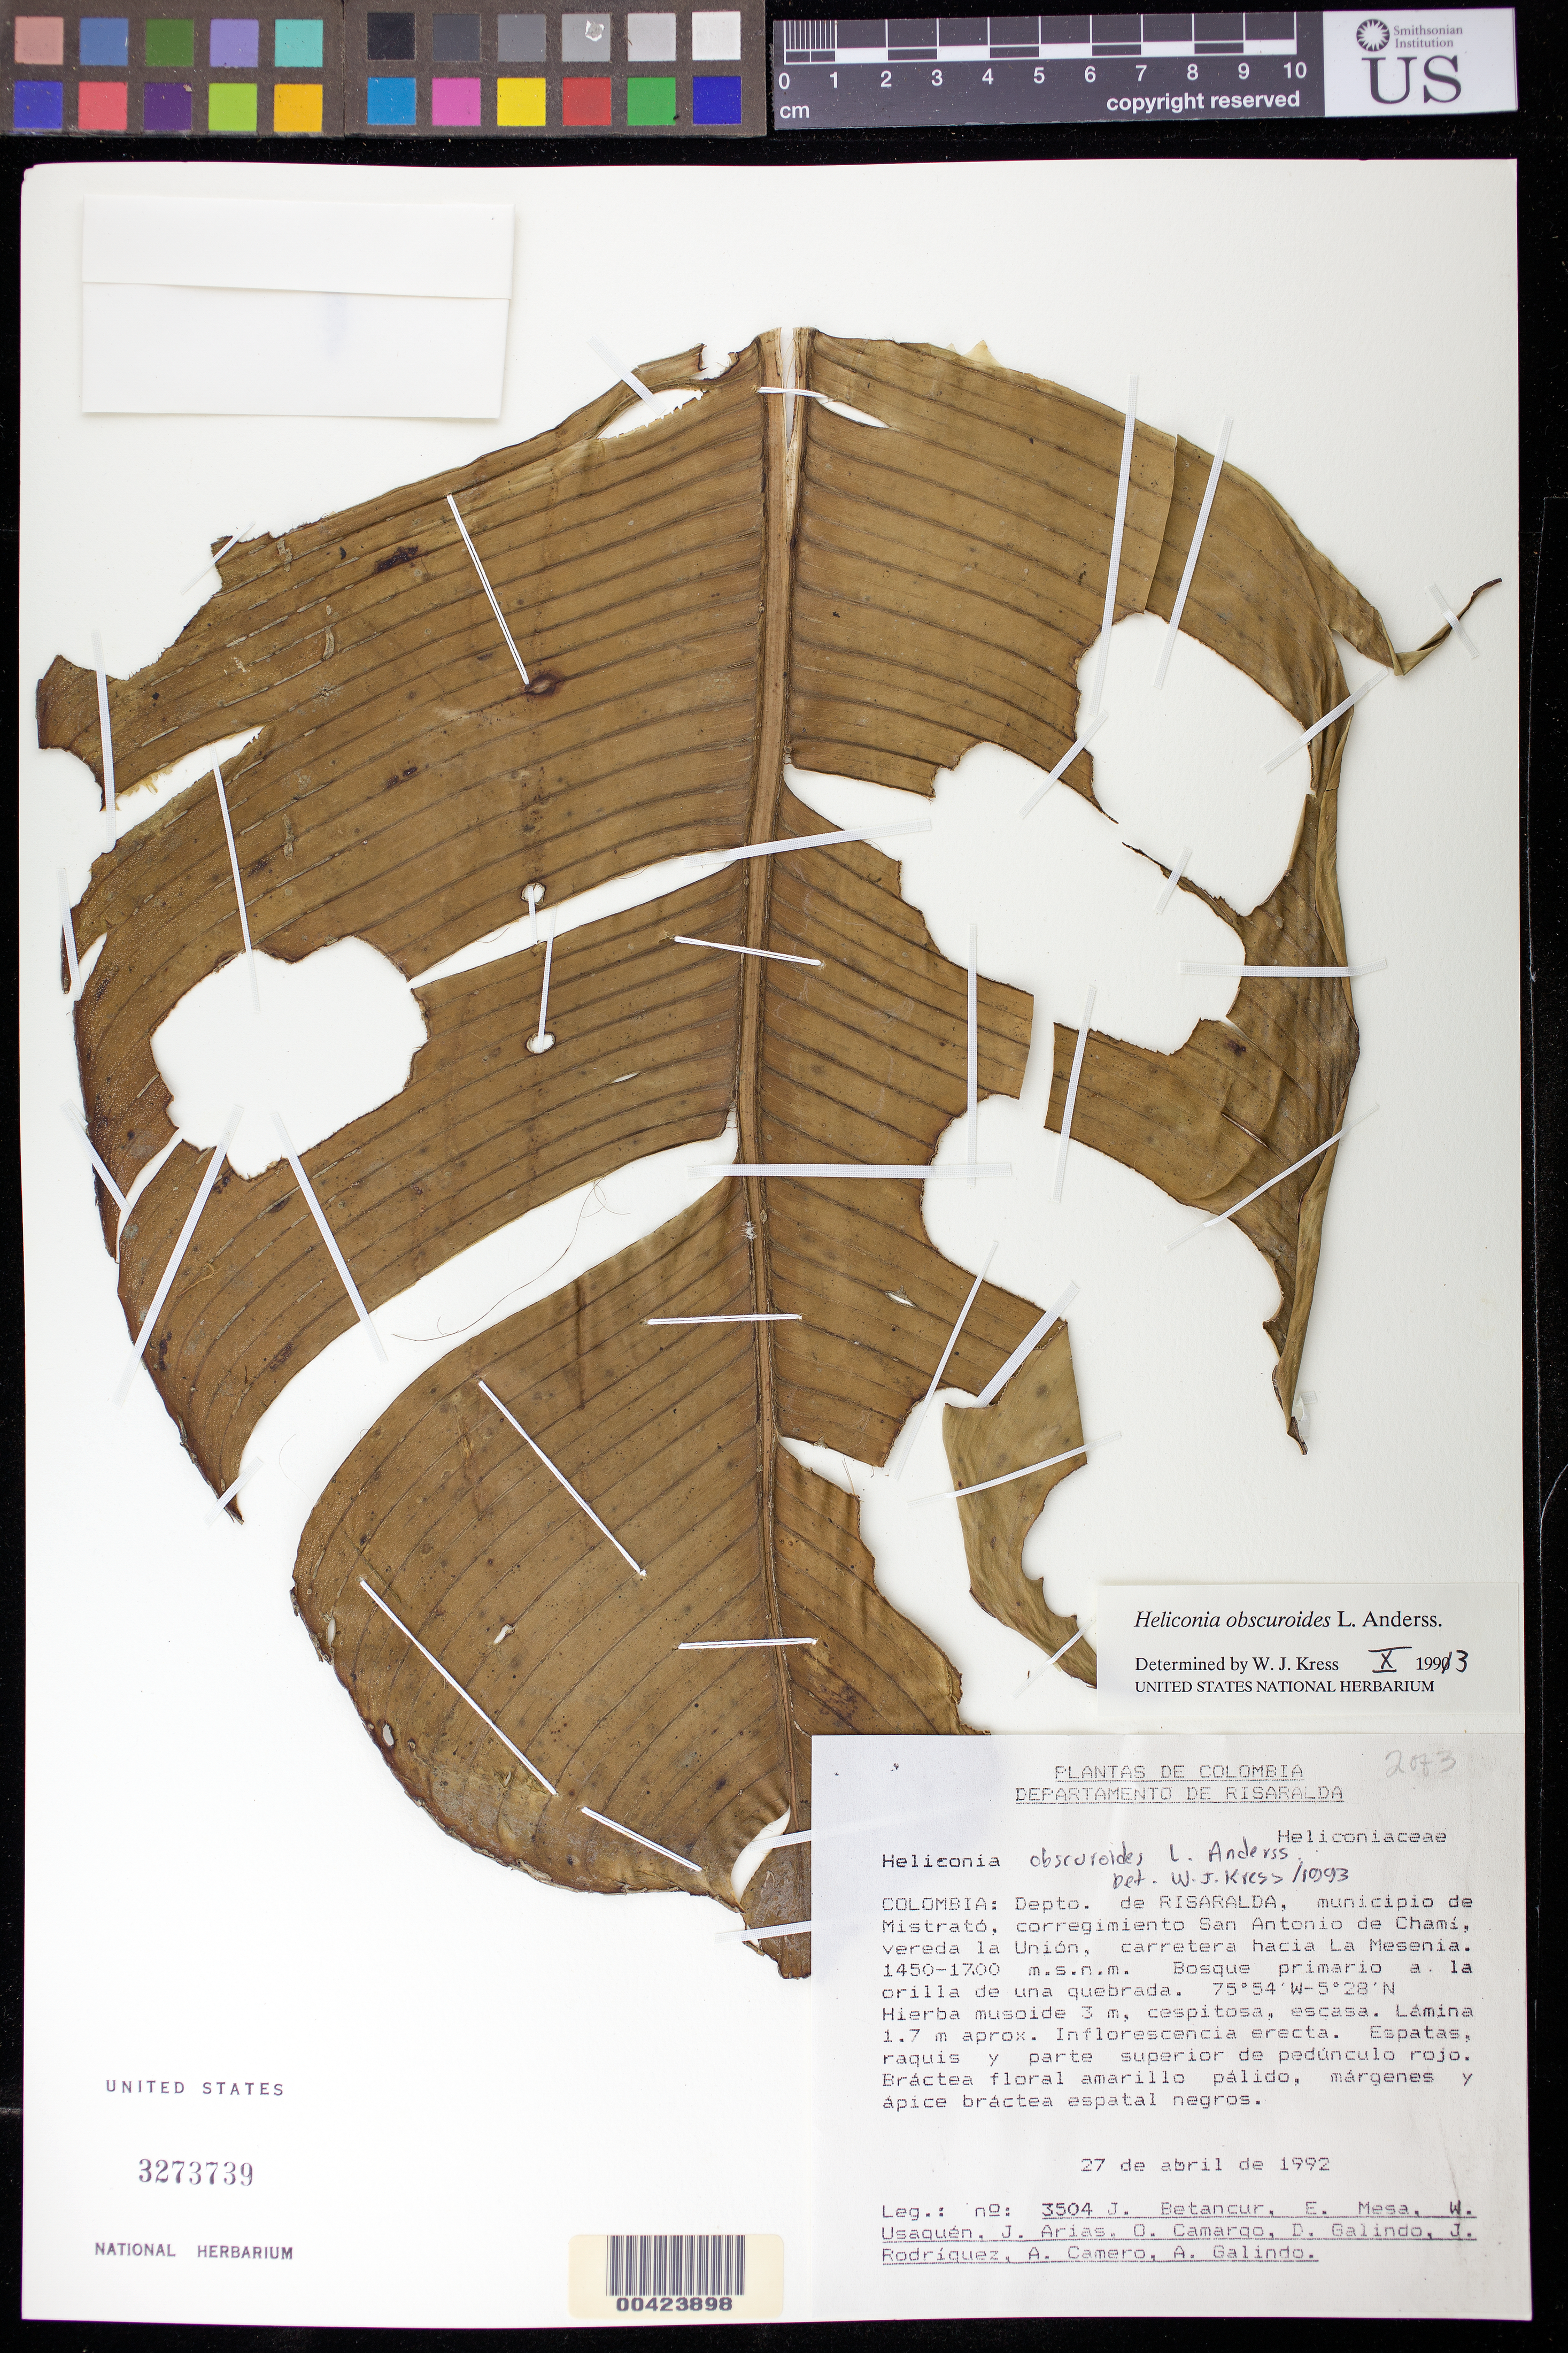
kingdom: Plantae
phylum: Tracheophyta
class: Liliopsida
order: Zingiberales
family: Heliconiaceae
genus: Heliconia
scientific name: Heliconia obscuroides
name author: L. Andersson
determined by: Kress, W. J., (US), Smithsonian Institution - National Museum of Natural History (UNITED STATES)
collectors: J. C. Betancur, E. Mesa, W. Usaquen, J. Arias, O. Camargo, D. Galindo, J. Rodriquez, A. A. Camero & A. A. Camero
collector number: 3504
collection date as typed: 27 Apr 1992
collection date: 1992-04-27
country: Colombia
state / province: Risaralda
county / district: Mistrató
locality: Corregimiento de San Antonia de Chami, Vereda La Union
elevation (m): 1450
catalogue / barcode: US 3273739